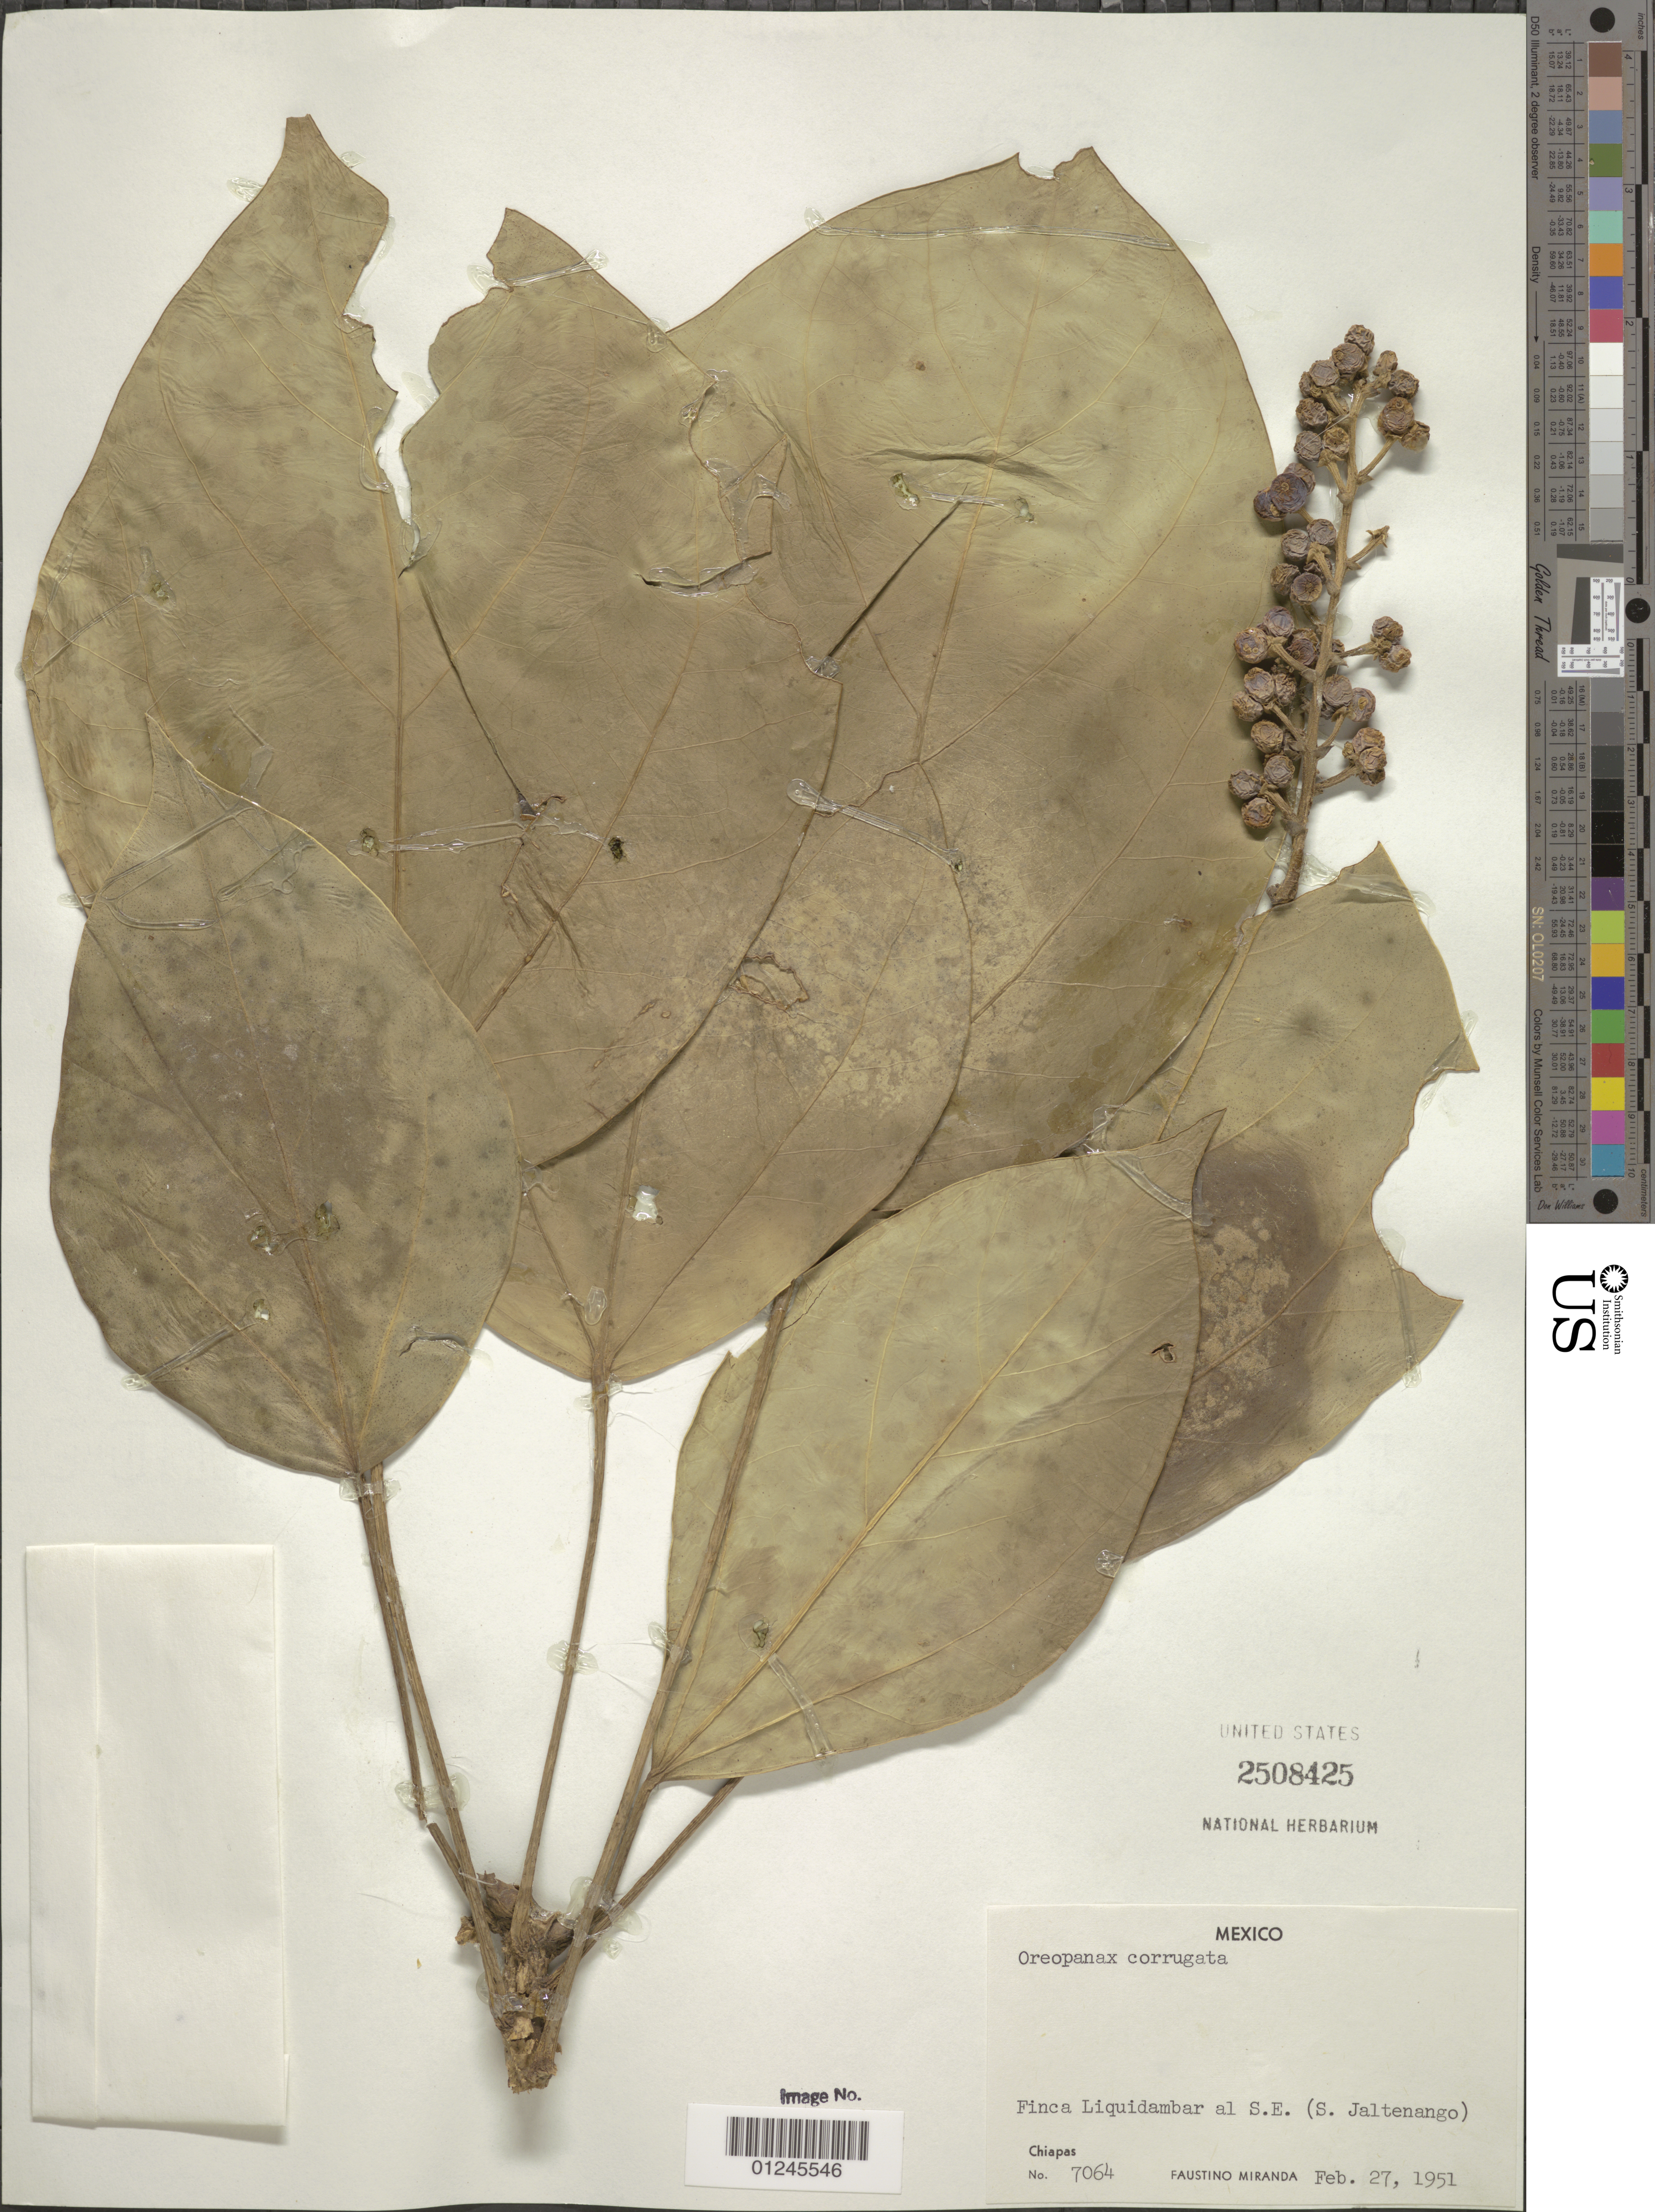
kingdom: Plantae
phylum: Tracheophyta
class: Magnoliopsida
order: Apiales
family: Araliaceae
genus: Oreopanax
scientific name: Oreopanax corrugatus ined.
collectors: F. Miranda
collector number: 7064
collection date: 1951-02-27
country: Mexico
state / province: Chiapas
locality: Finca Liquidambar al S.E. (S. Jaltenango)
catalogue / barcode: US 2508425